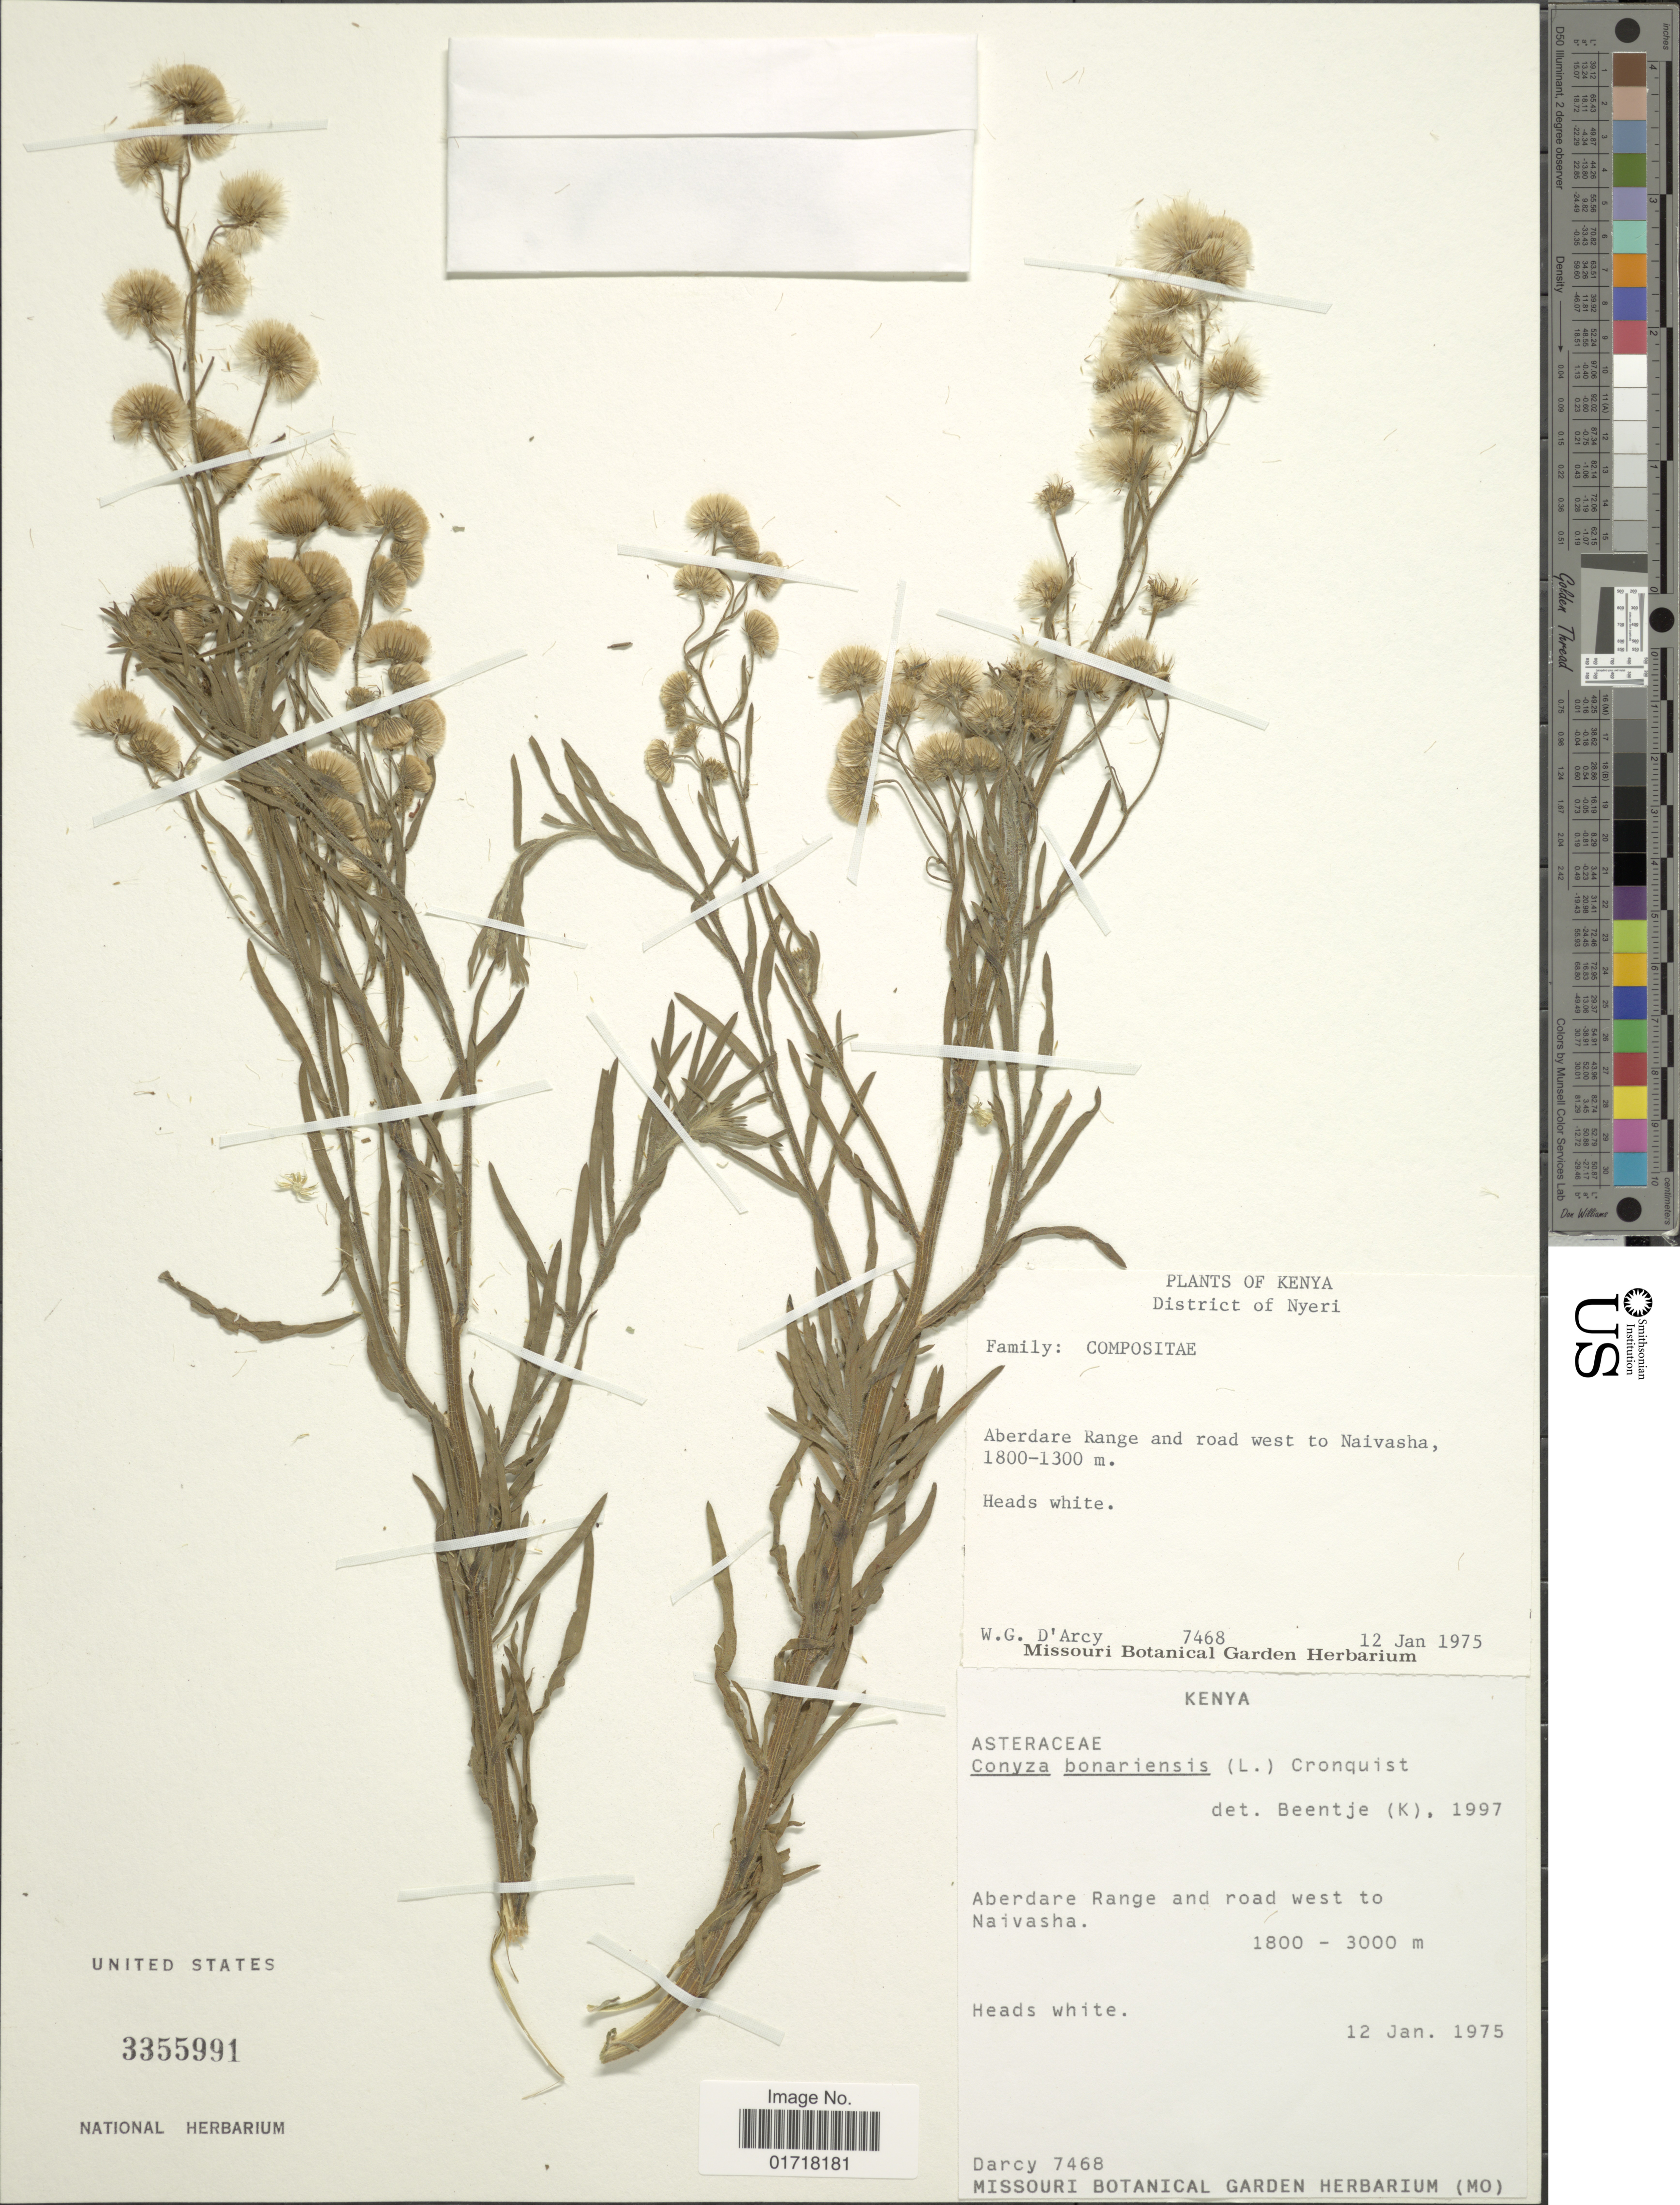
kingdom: Plantae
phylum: Tracheophyta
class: Magnoliopsida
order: Asterales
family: Asteraceae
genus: Conyza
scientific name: Conyza bonariensis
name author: (L.) Cronq.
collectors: Darcy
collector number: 7468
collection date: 1975-01-12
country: Kenya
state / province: Nyeri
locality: District of Nyeri, Aberdare Range and Road west of Naivasha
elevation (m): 1800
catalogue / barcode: US 3355991